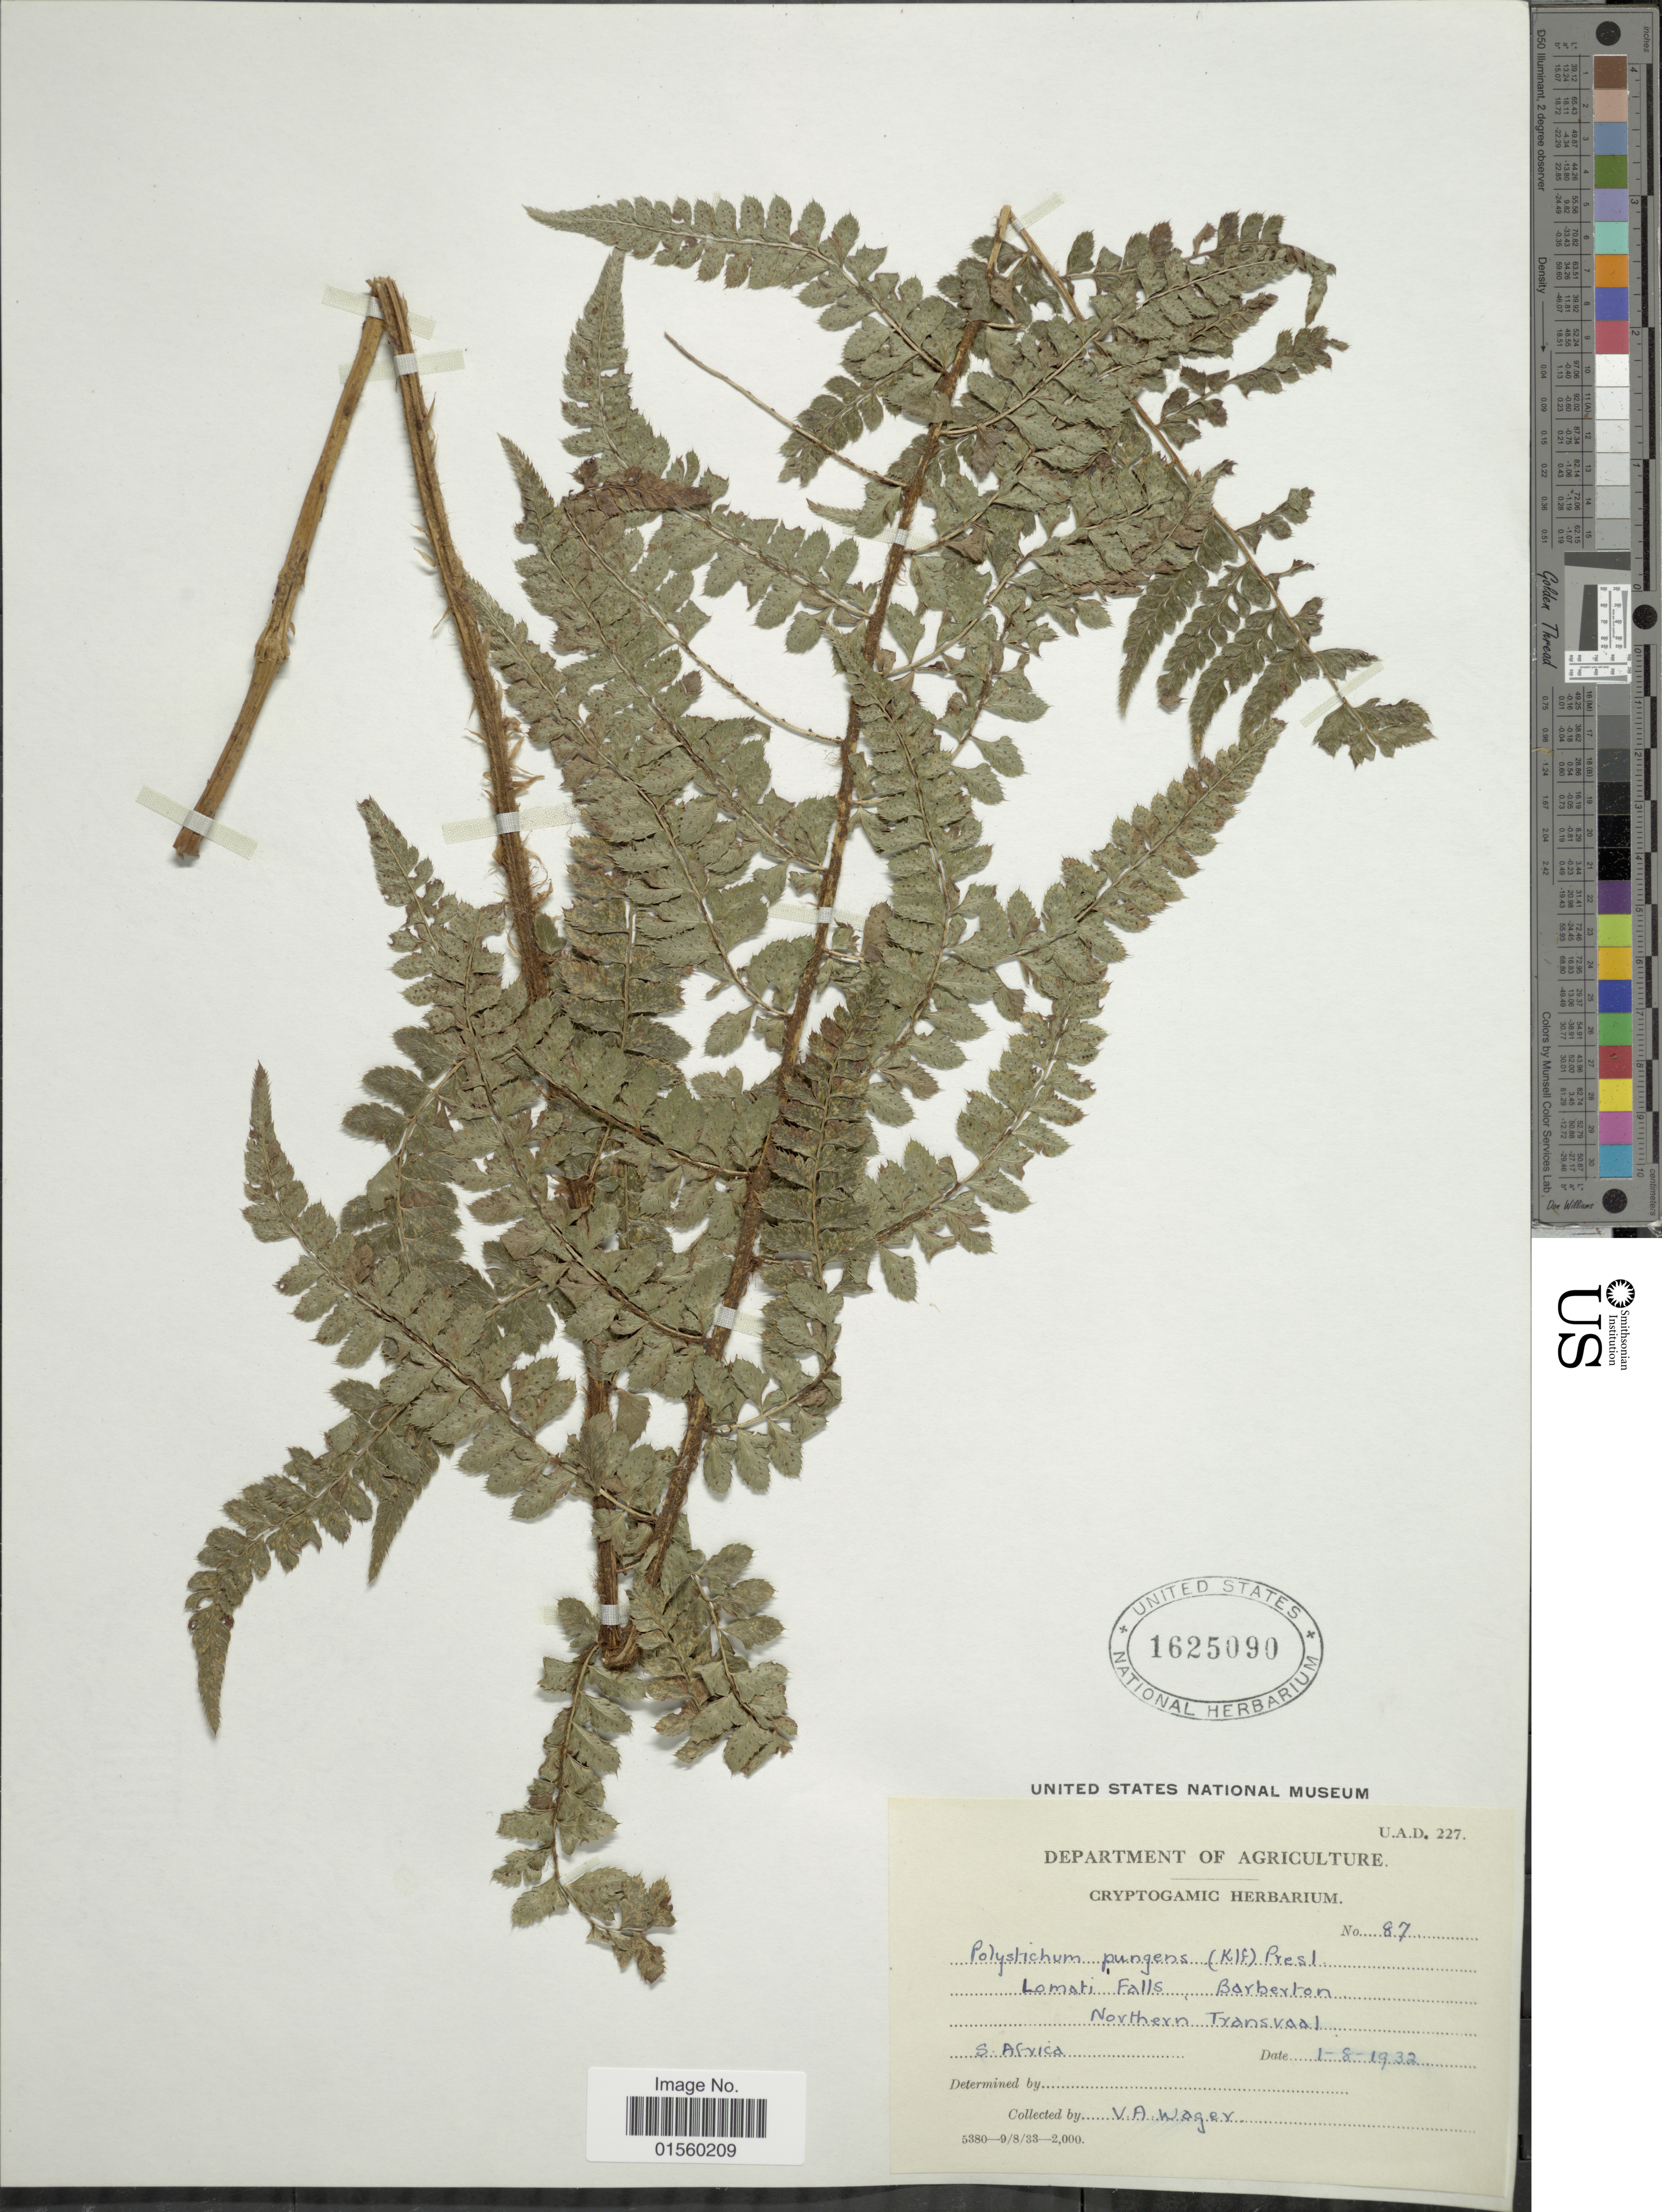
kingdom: Plantae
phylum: Tracheophyta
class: Polypodiopsida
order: Polypodiales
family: Dryopteridaceae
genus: Polystichum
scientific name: Polystichum pungens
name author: (Kaulf.) C. Presl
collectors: Wager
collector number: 87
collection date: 1932-08-01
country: South Africa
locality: Lomati Falls, Barberton, Northern Transvaal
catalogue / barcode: US 1625090